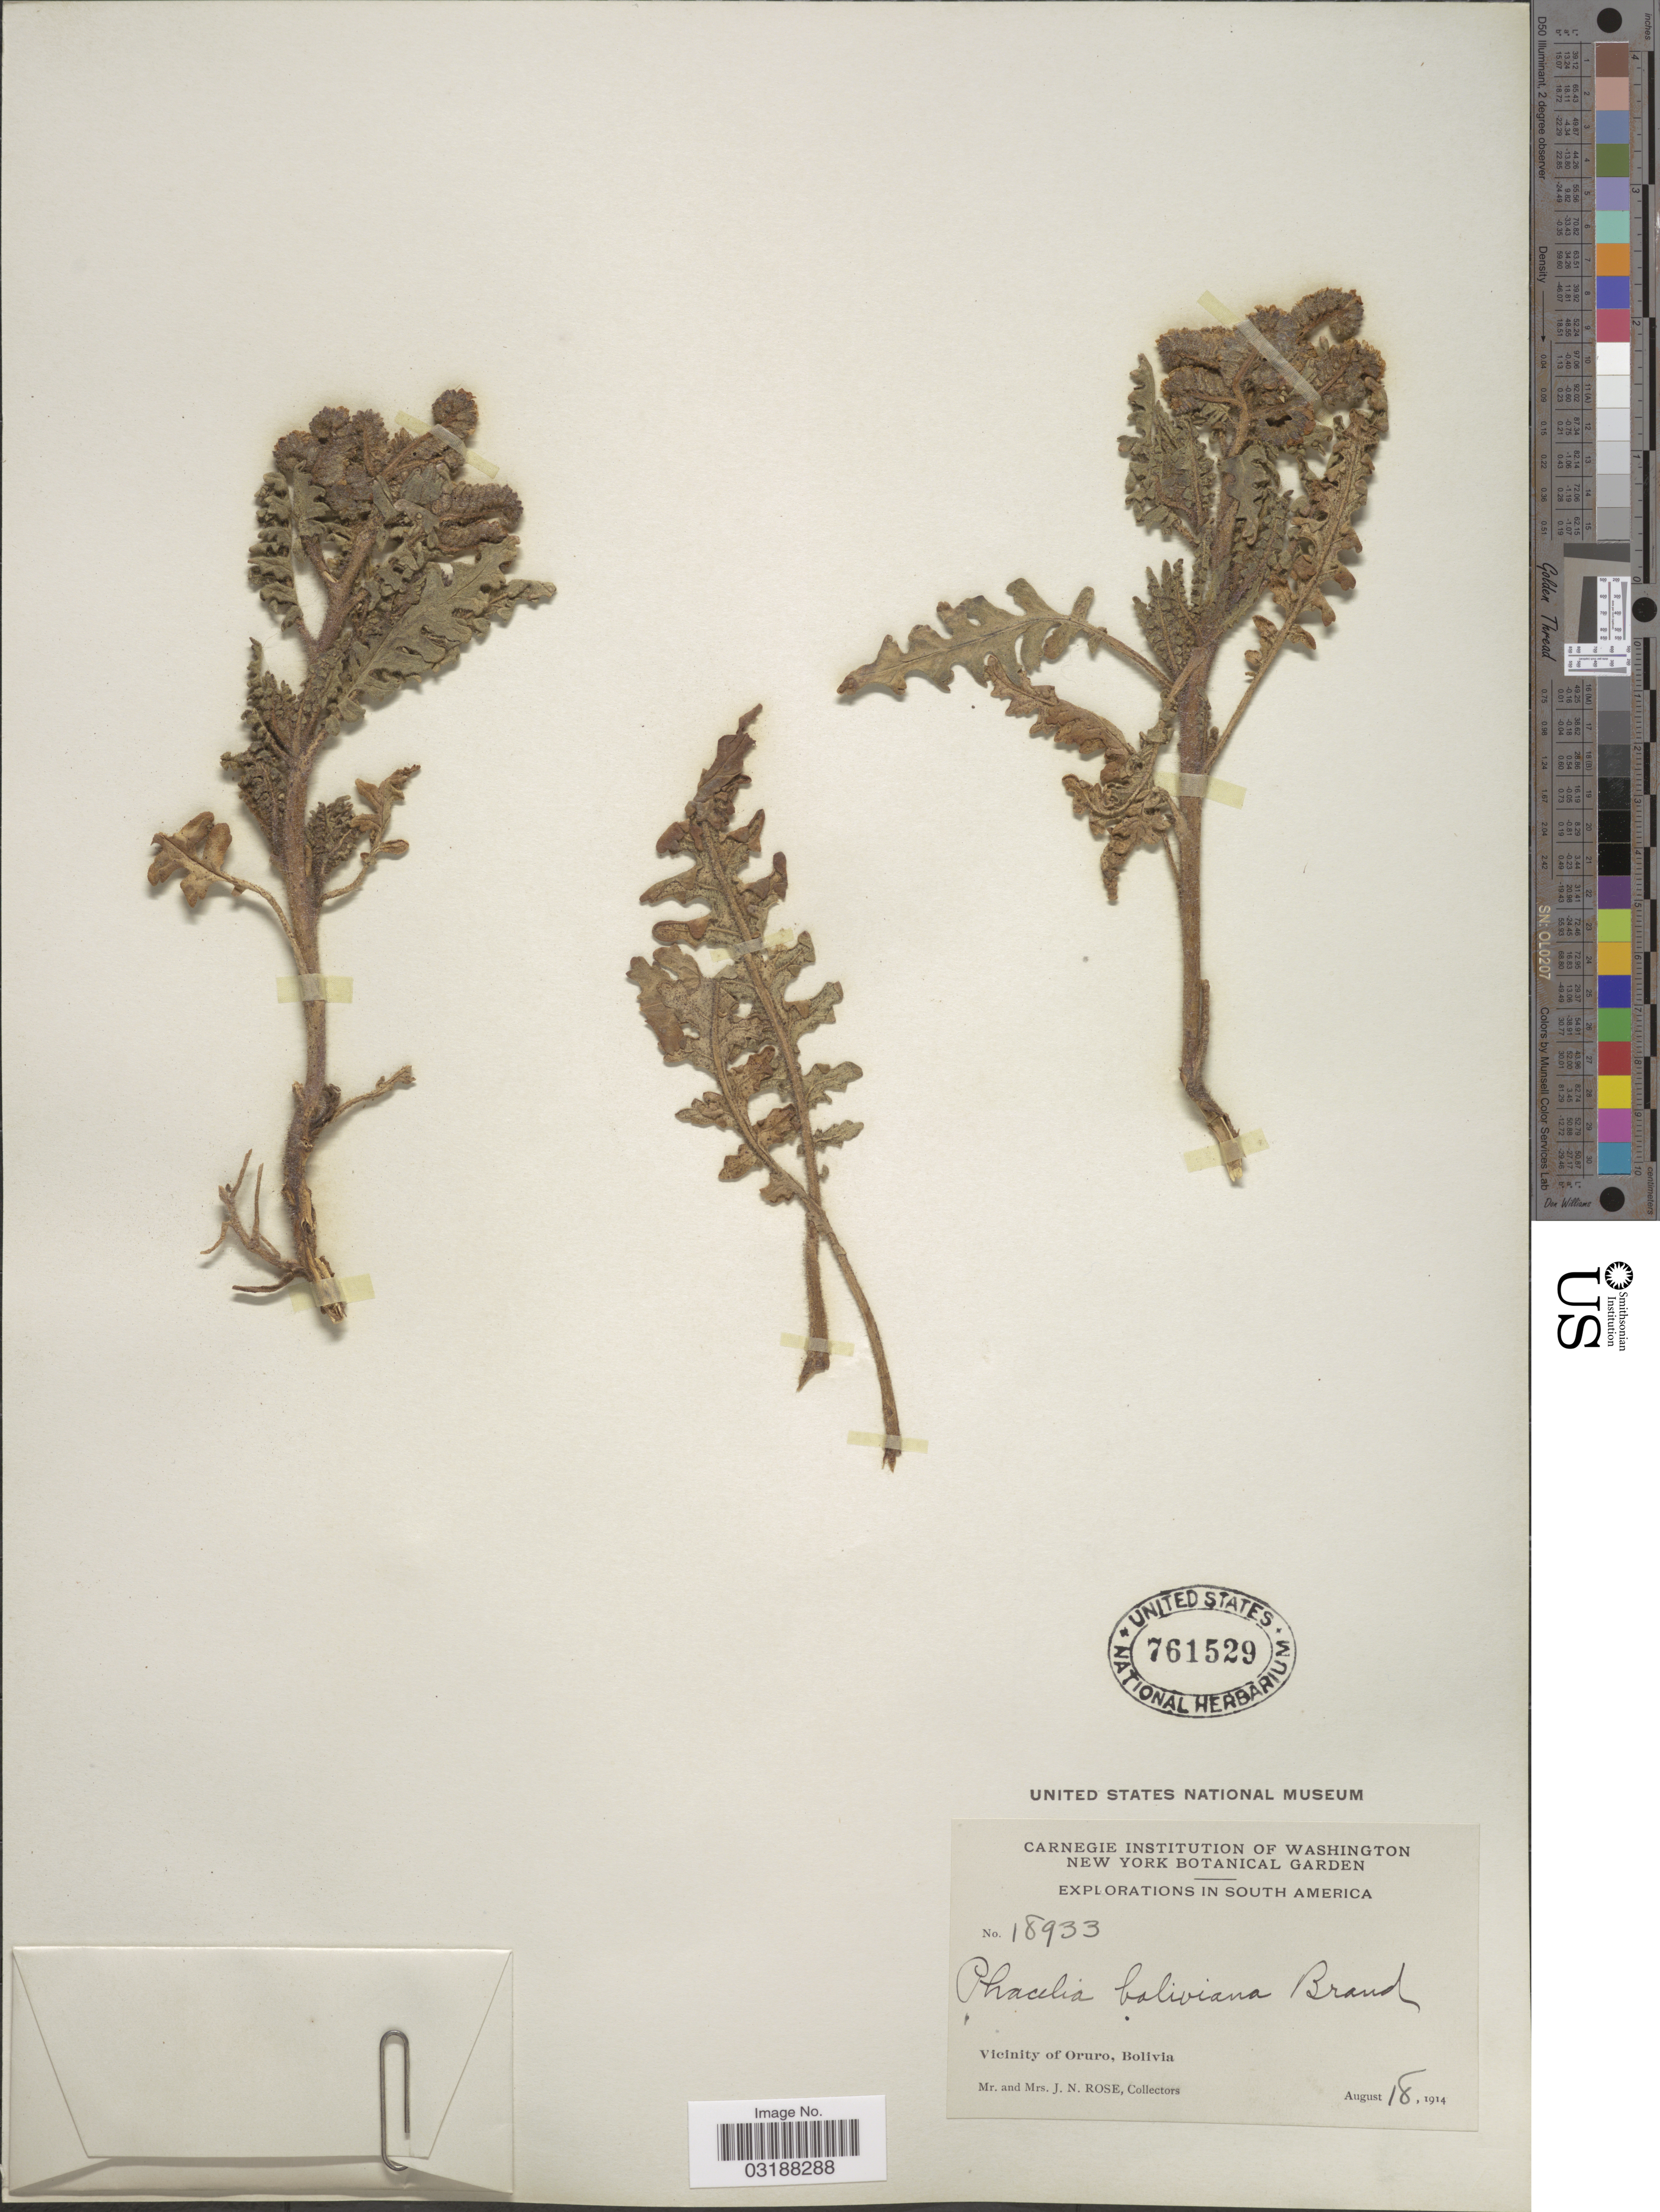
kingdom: Plantae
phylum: Tracheophyta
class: Magnoliopsida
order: Boraginales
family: Hydrophyllaceae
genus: Phacelia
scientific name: Phacelia pinnatifida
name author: Griseb. ex Wedd.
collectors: J. N. Rose & L. B. Rose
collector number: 18933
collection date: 1914-08-18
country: Bolivia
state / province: Oruro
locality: Vicinity of Oruro.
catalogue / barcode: US 761529